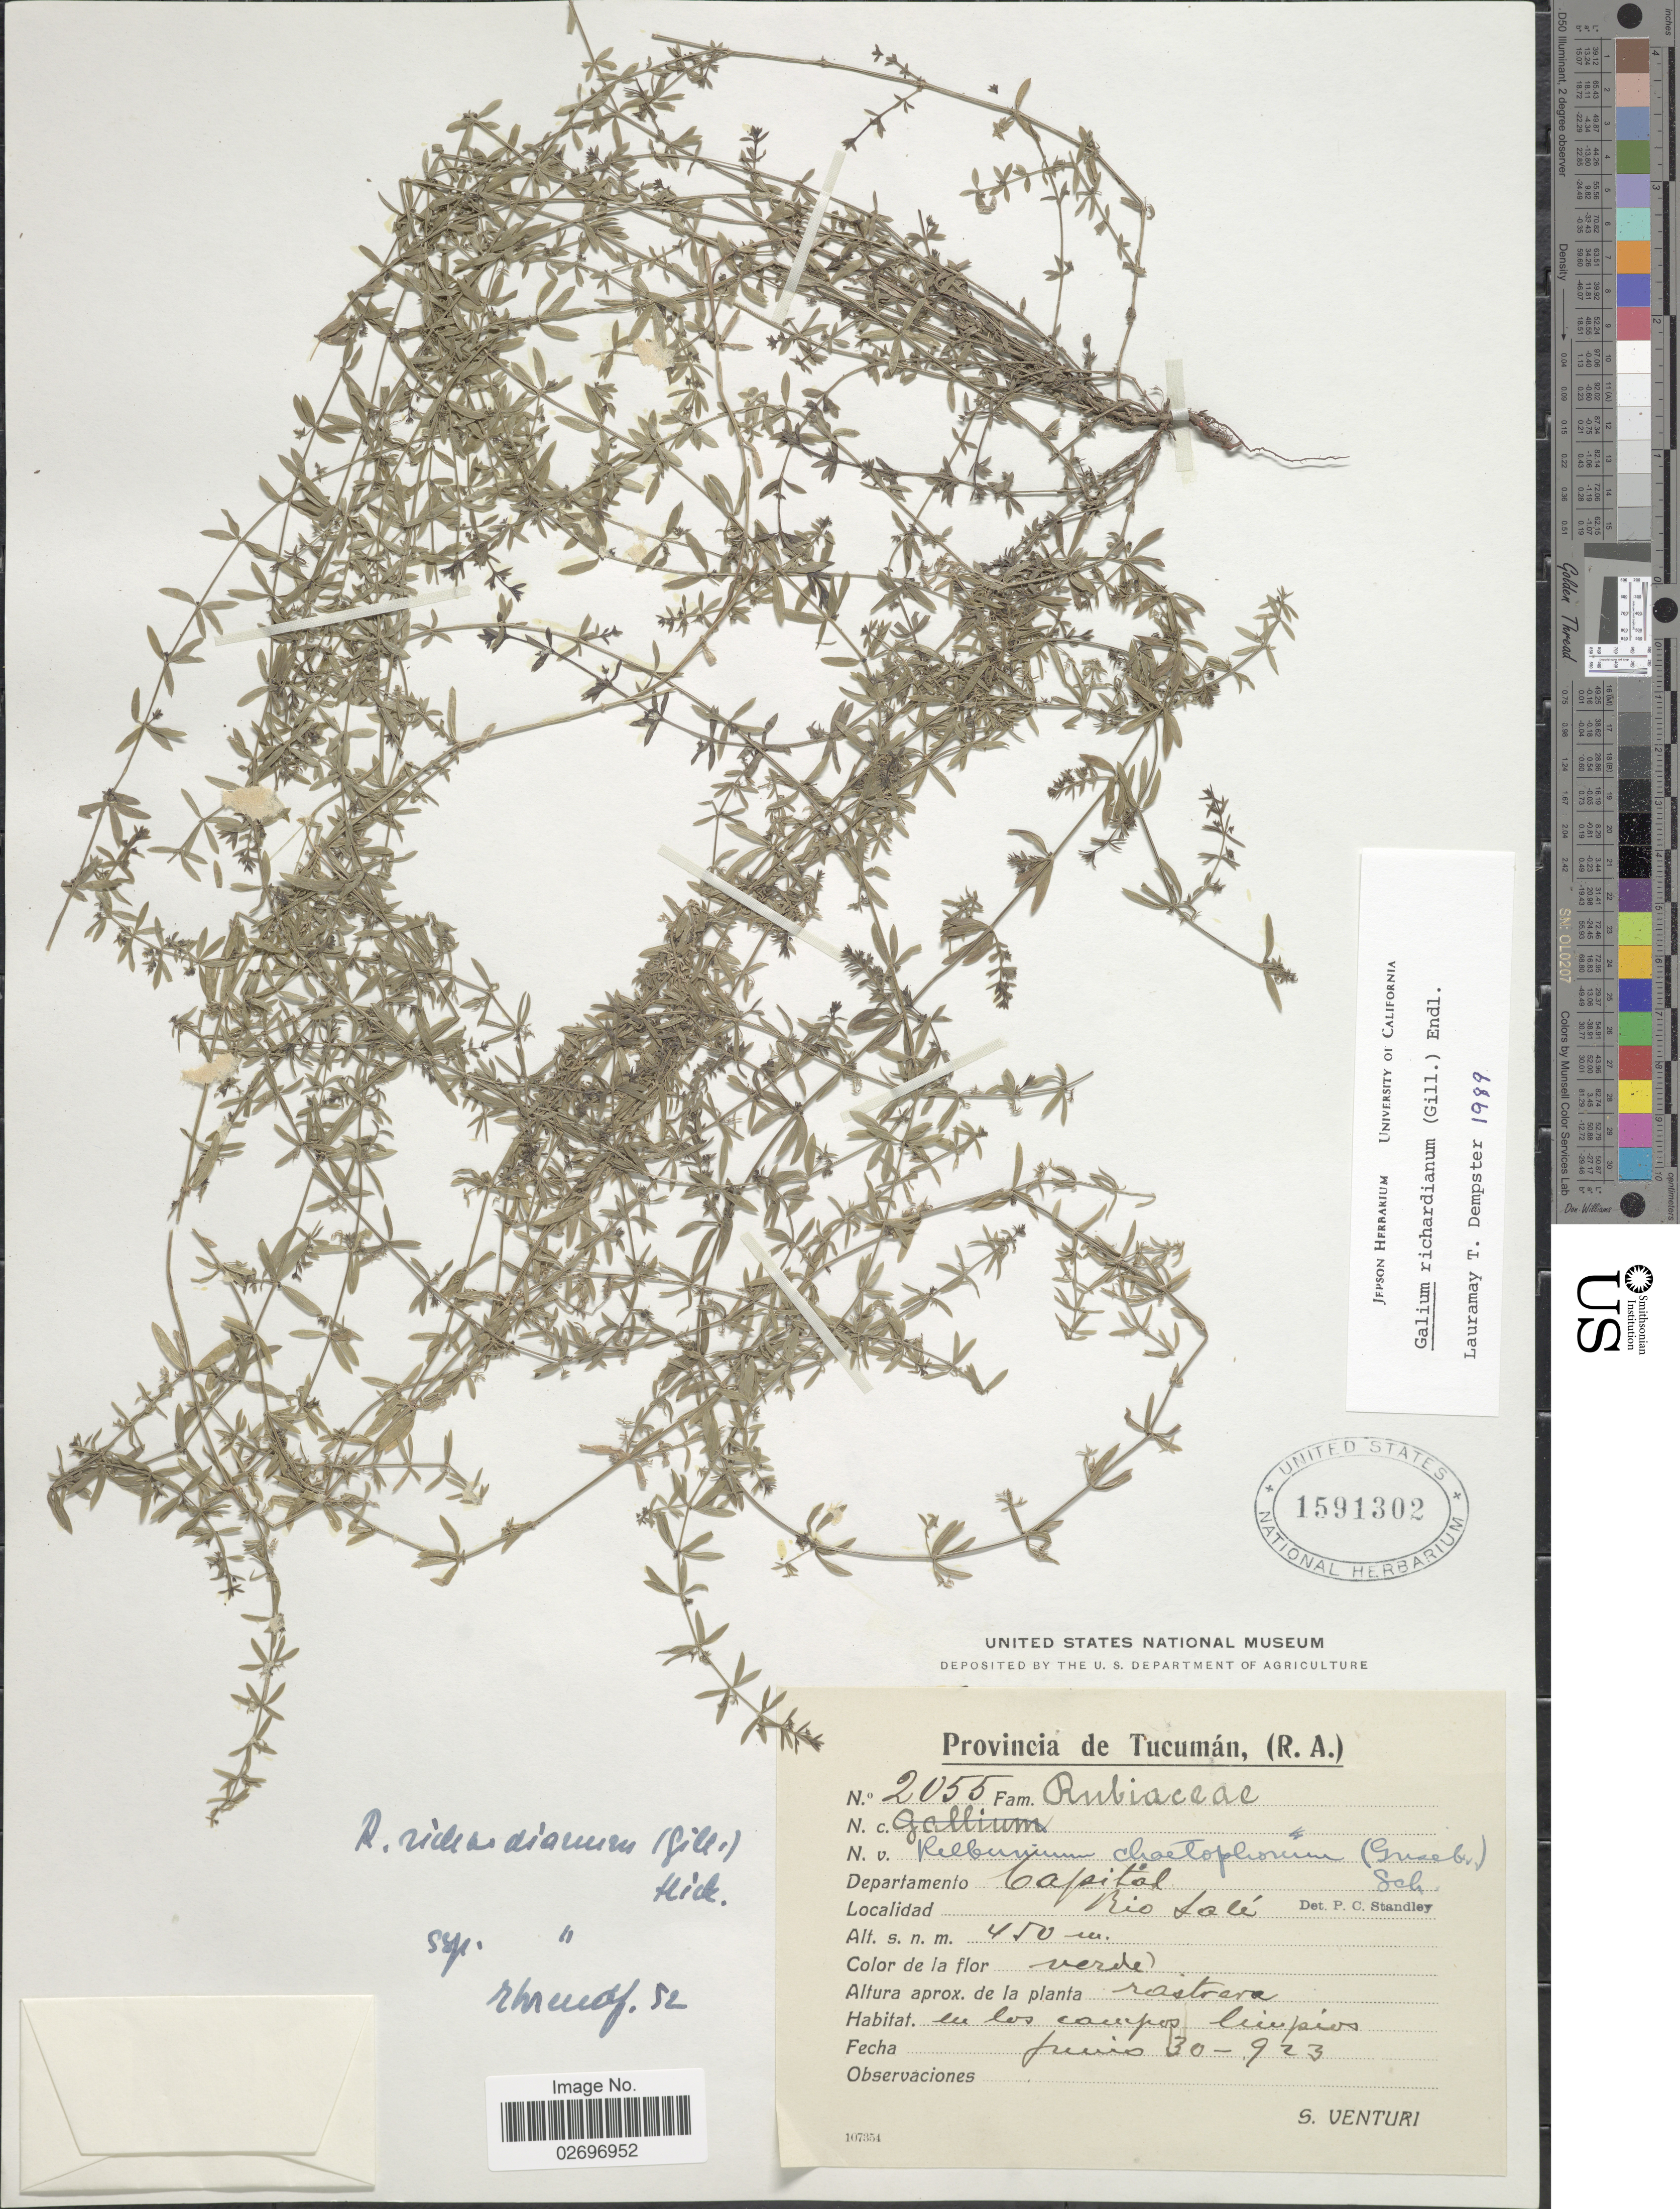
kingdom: Plantae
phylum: Tracheophyta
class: Magnoliopsida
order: Gentianales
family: Rubiaceae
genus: Galium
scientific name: Galium richardianum subsp. richardianum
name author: (Gillies ex Hook. & Arn.) Endl. ex Walp.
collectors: S. Venturi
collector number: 2055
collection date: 1923-06-30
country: Argentina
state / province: Tucuman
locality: Provincia de Tucuman, (R.A.), Departamento Capital, Rio Sale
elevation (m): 450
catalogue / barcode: US 1591302